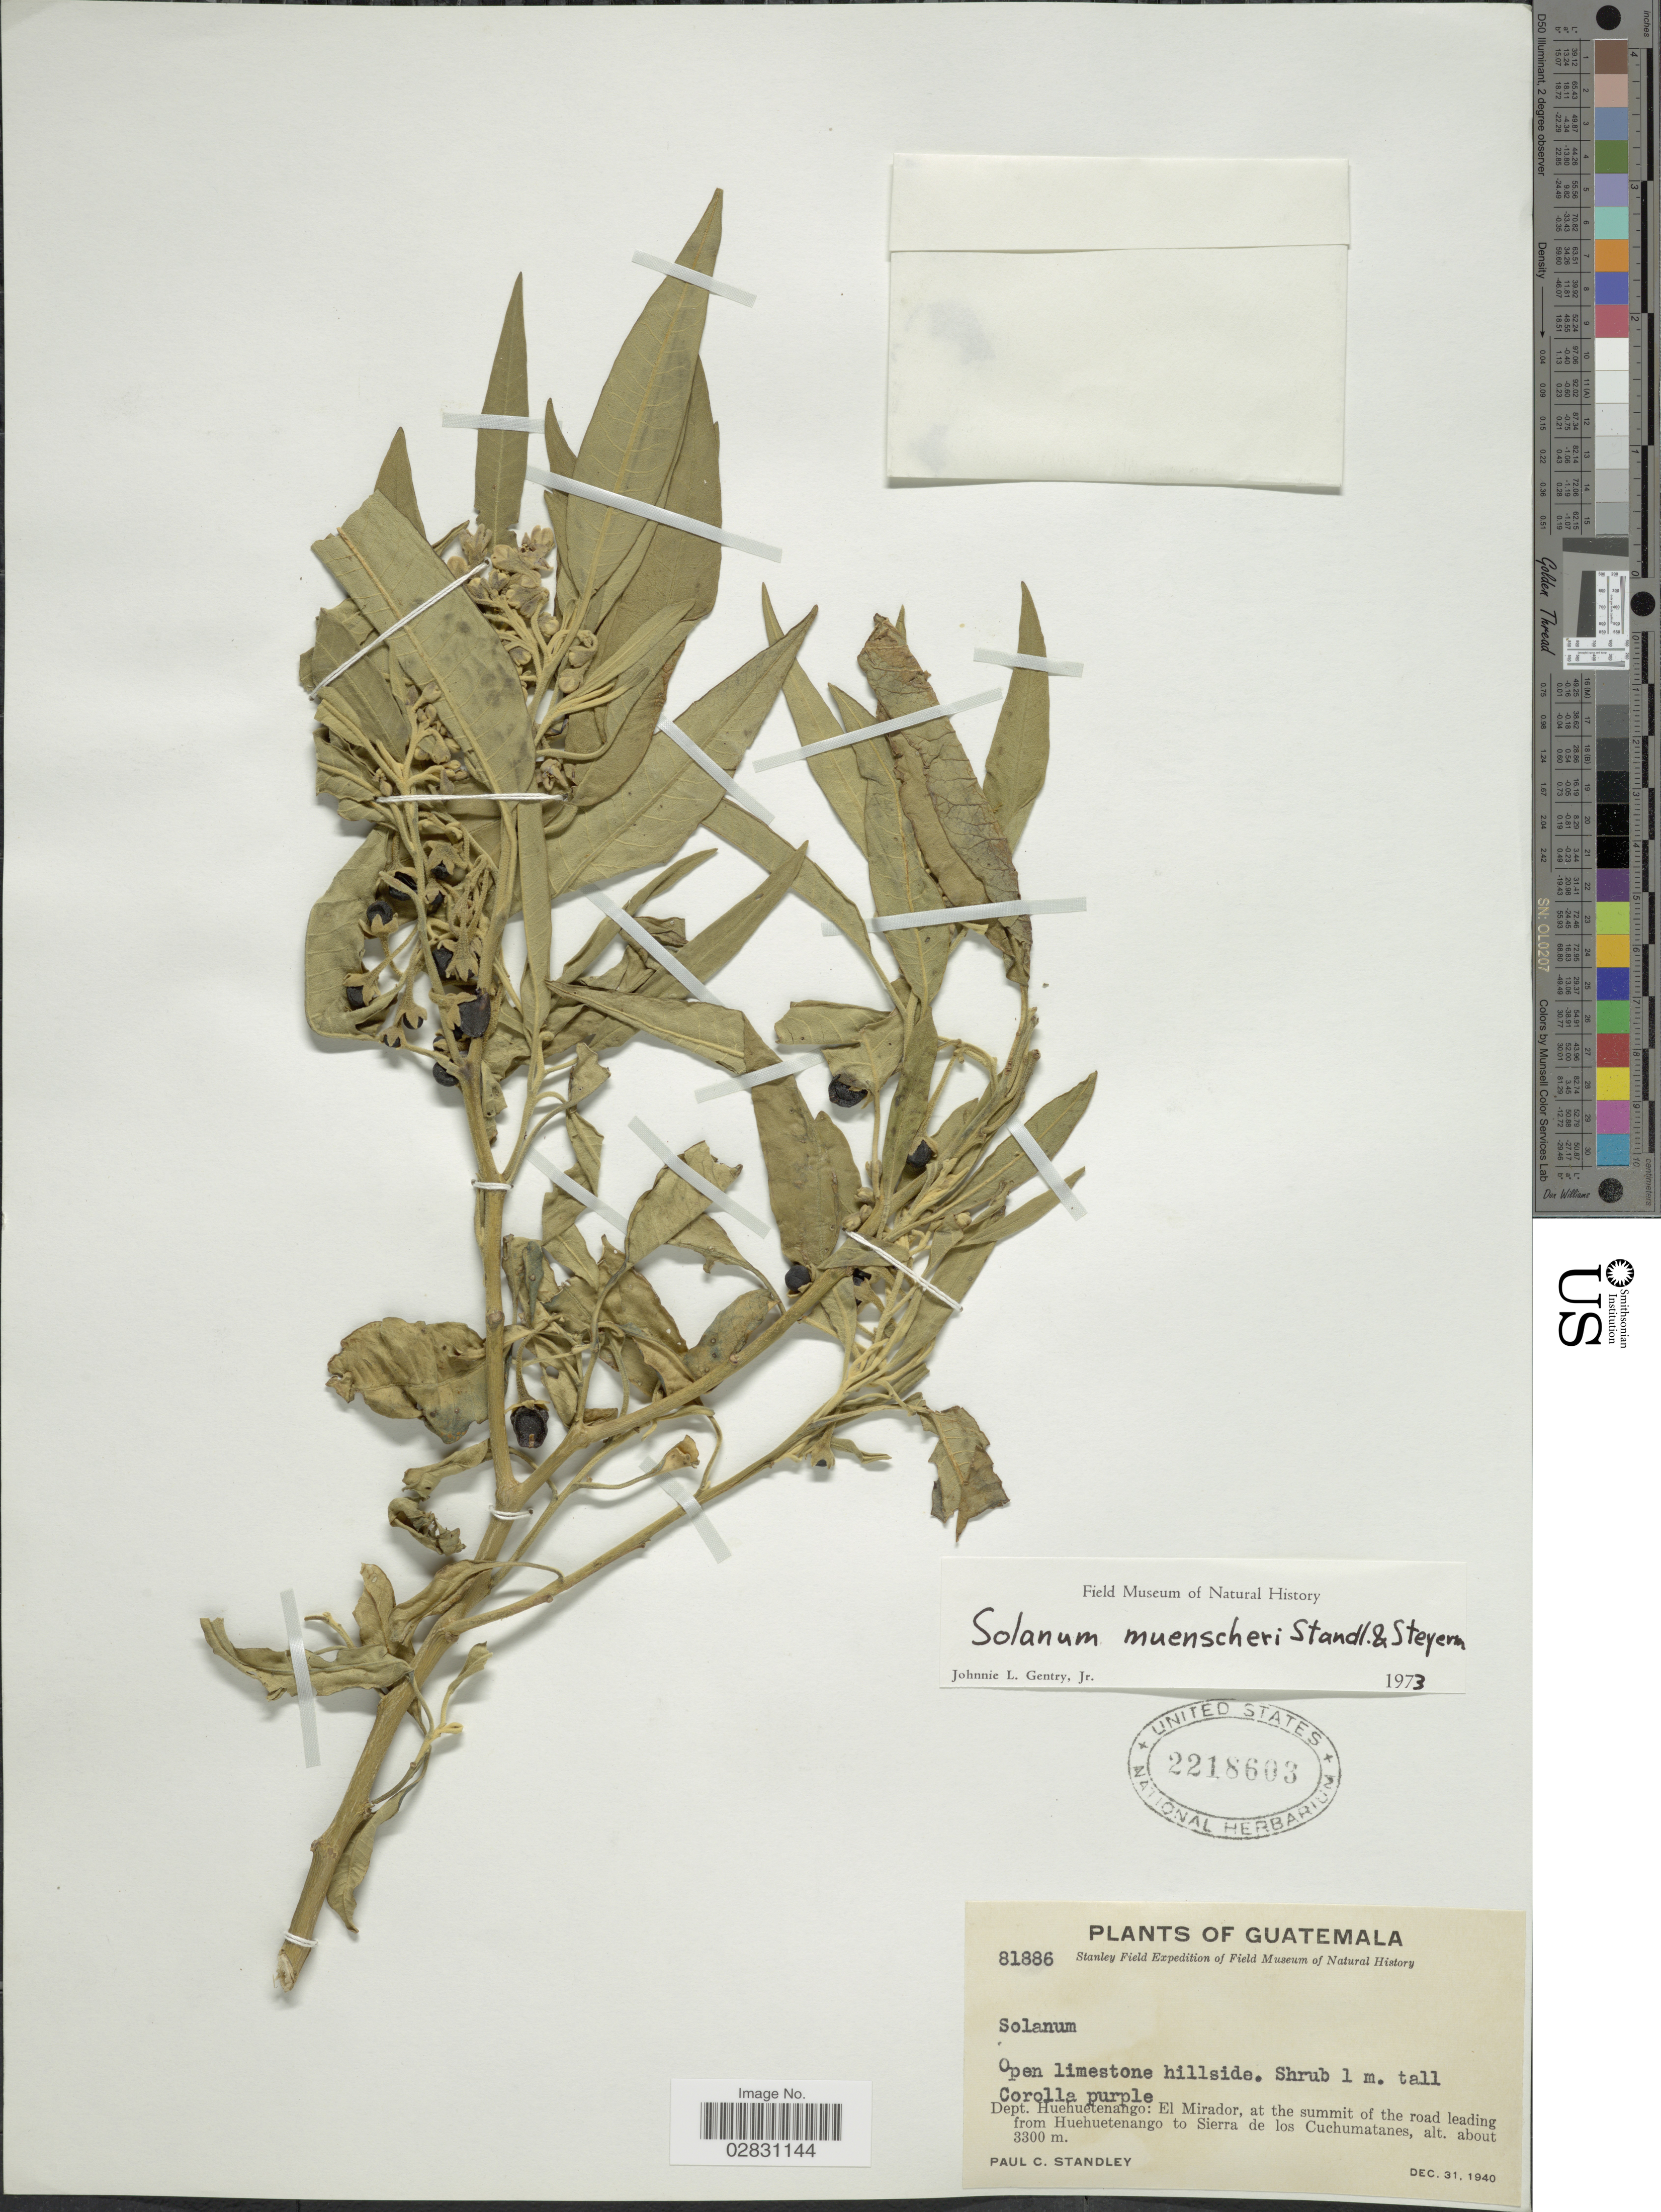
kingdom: Plantae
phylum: Tracheophyta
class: Magnoliopsida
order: Solanales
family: Solanaceae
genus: Solanum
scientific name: Solanum muenscheri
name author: Standl. & Steyerm.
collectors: P. C. Standley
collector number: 81886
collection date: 1940-12-31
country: Guatemala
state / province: Huehuetenango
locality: Dept. Huehuetenango: El Mirador, at the summit of the road leading from Huehuetenango to Sierra de los Cuchumatanes.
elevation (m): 3300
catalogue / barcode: US 2218603